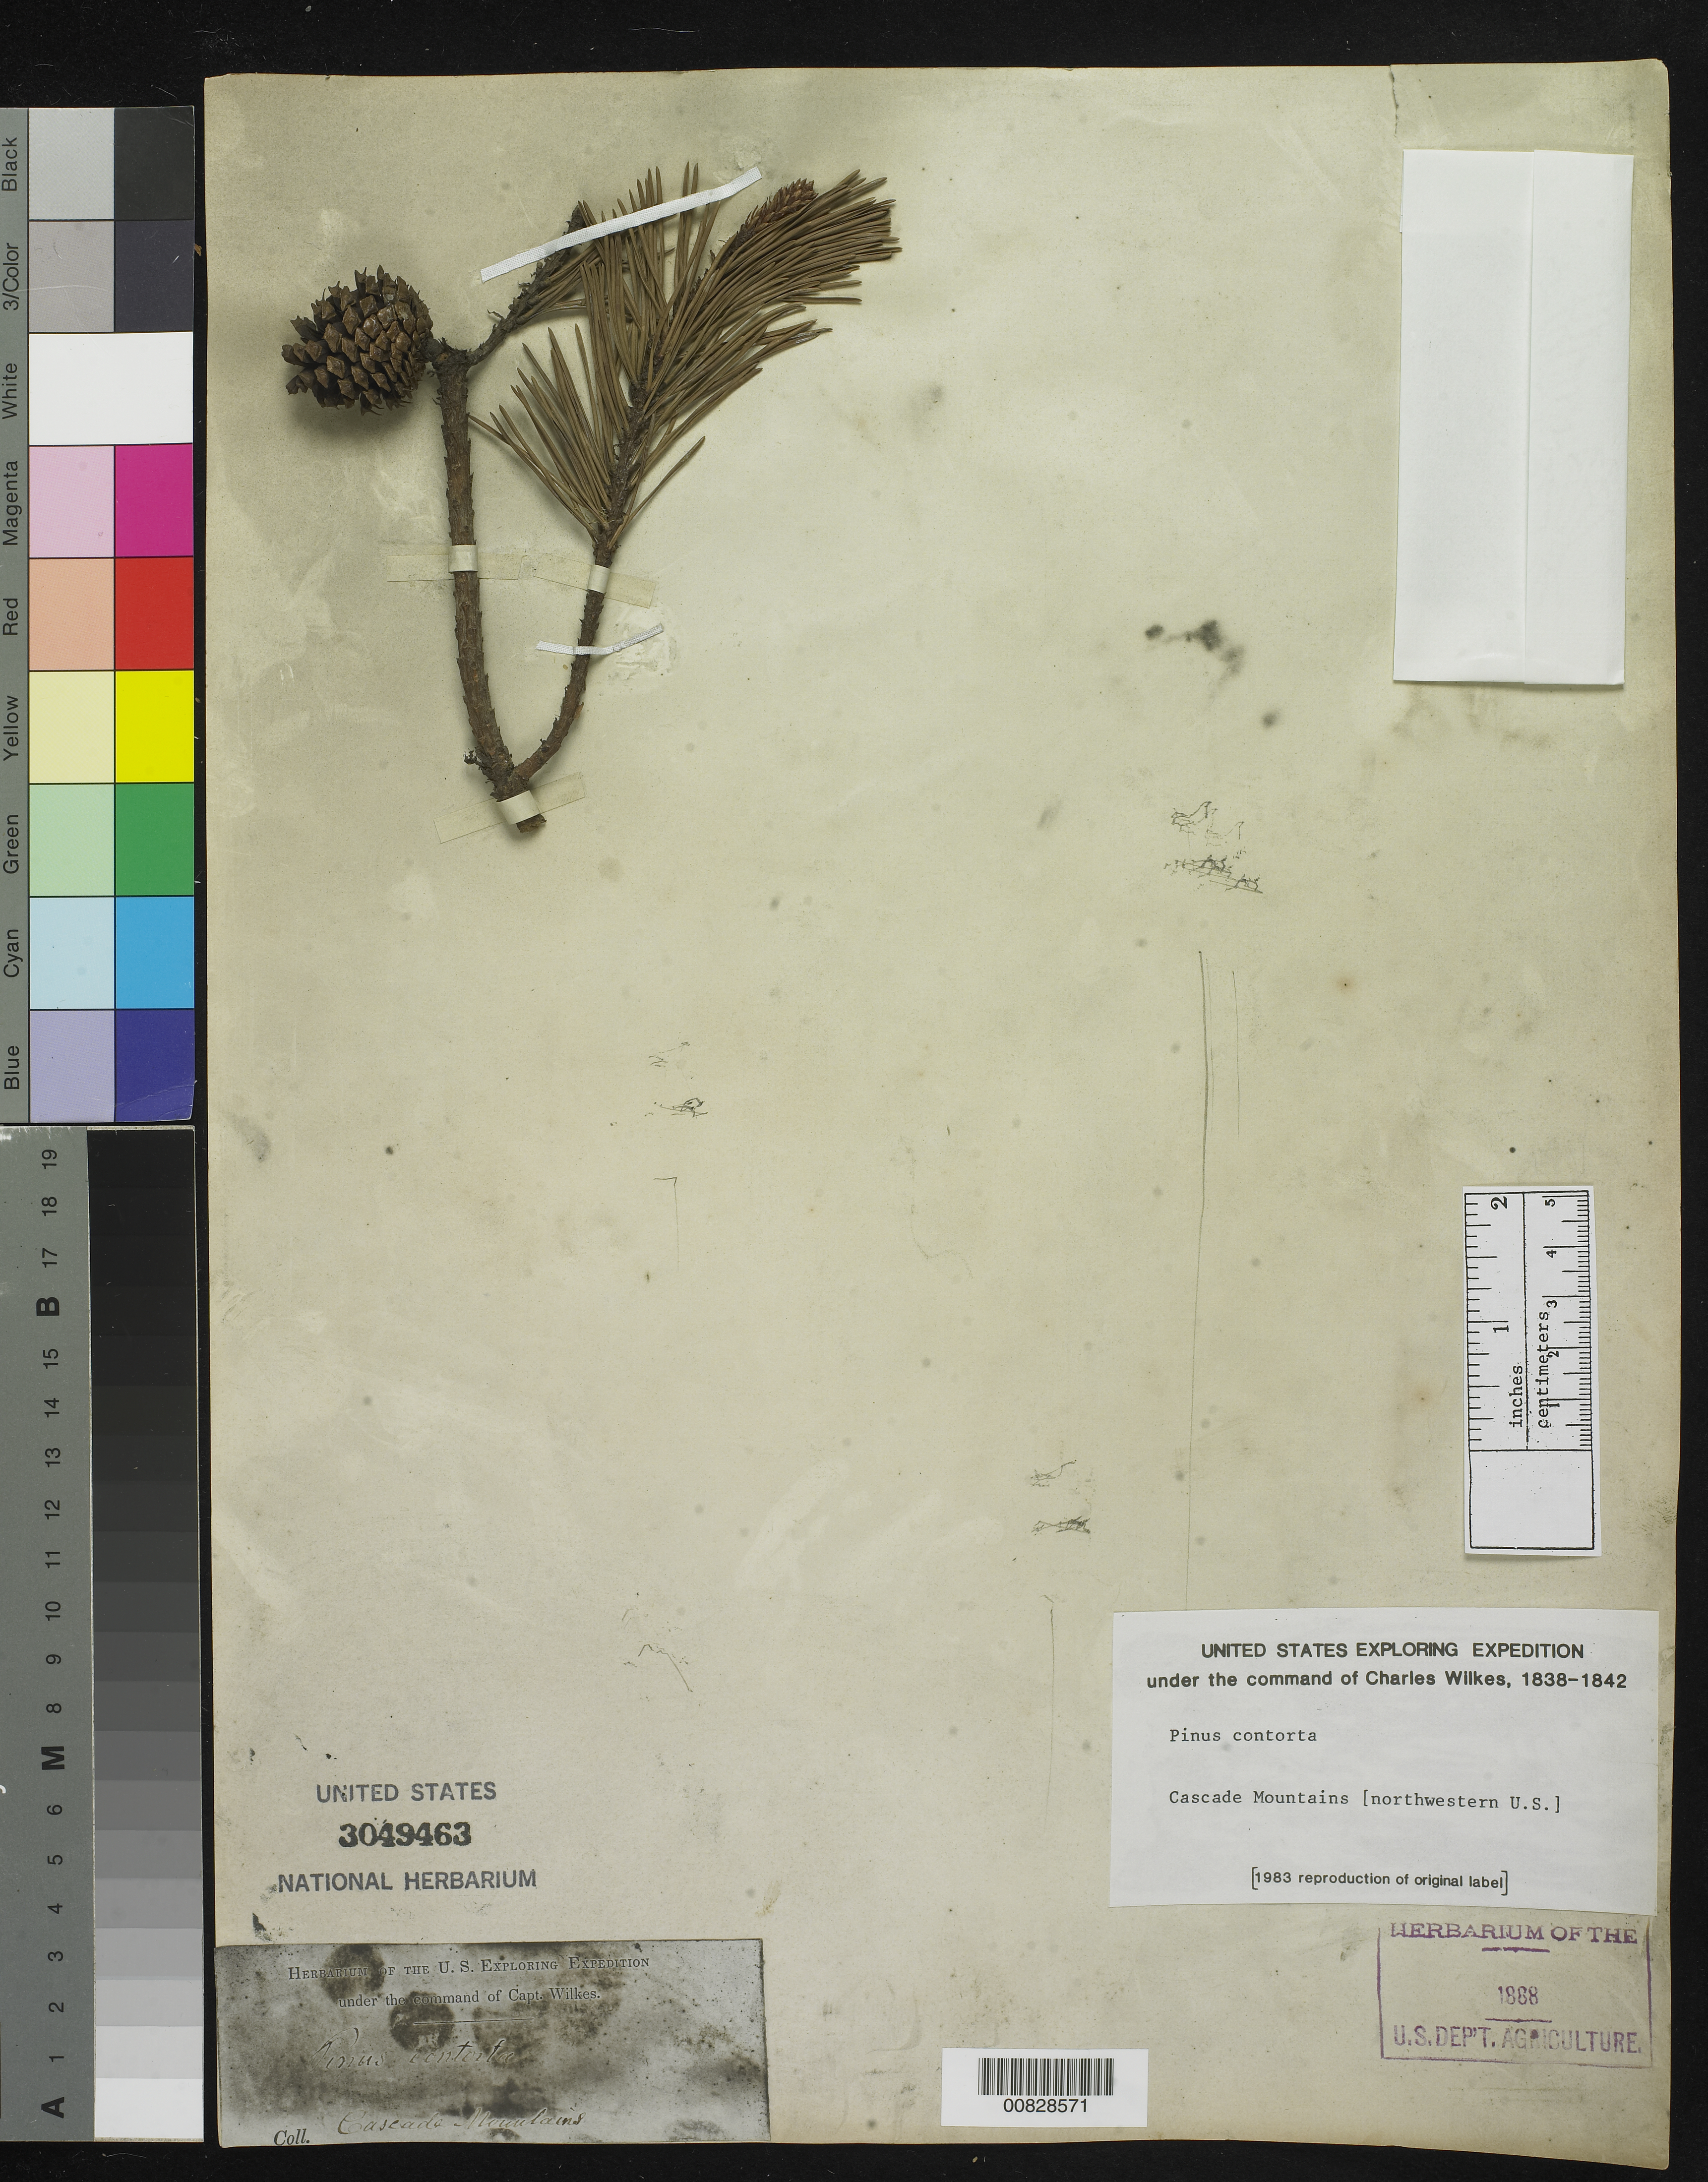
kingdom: Plantae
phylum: Tracheophyta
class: Pinopsida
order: Pinales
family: Pinaceae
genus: Pinus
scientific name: Pinus contorta var. latifolia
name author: Engelm. ex S. Watson in C. King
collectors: Wilkes Explor. Exped.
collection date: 1838/1842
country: United States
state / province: Washington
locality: Cascade Mountains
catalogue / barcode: US 3049463